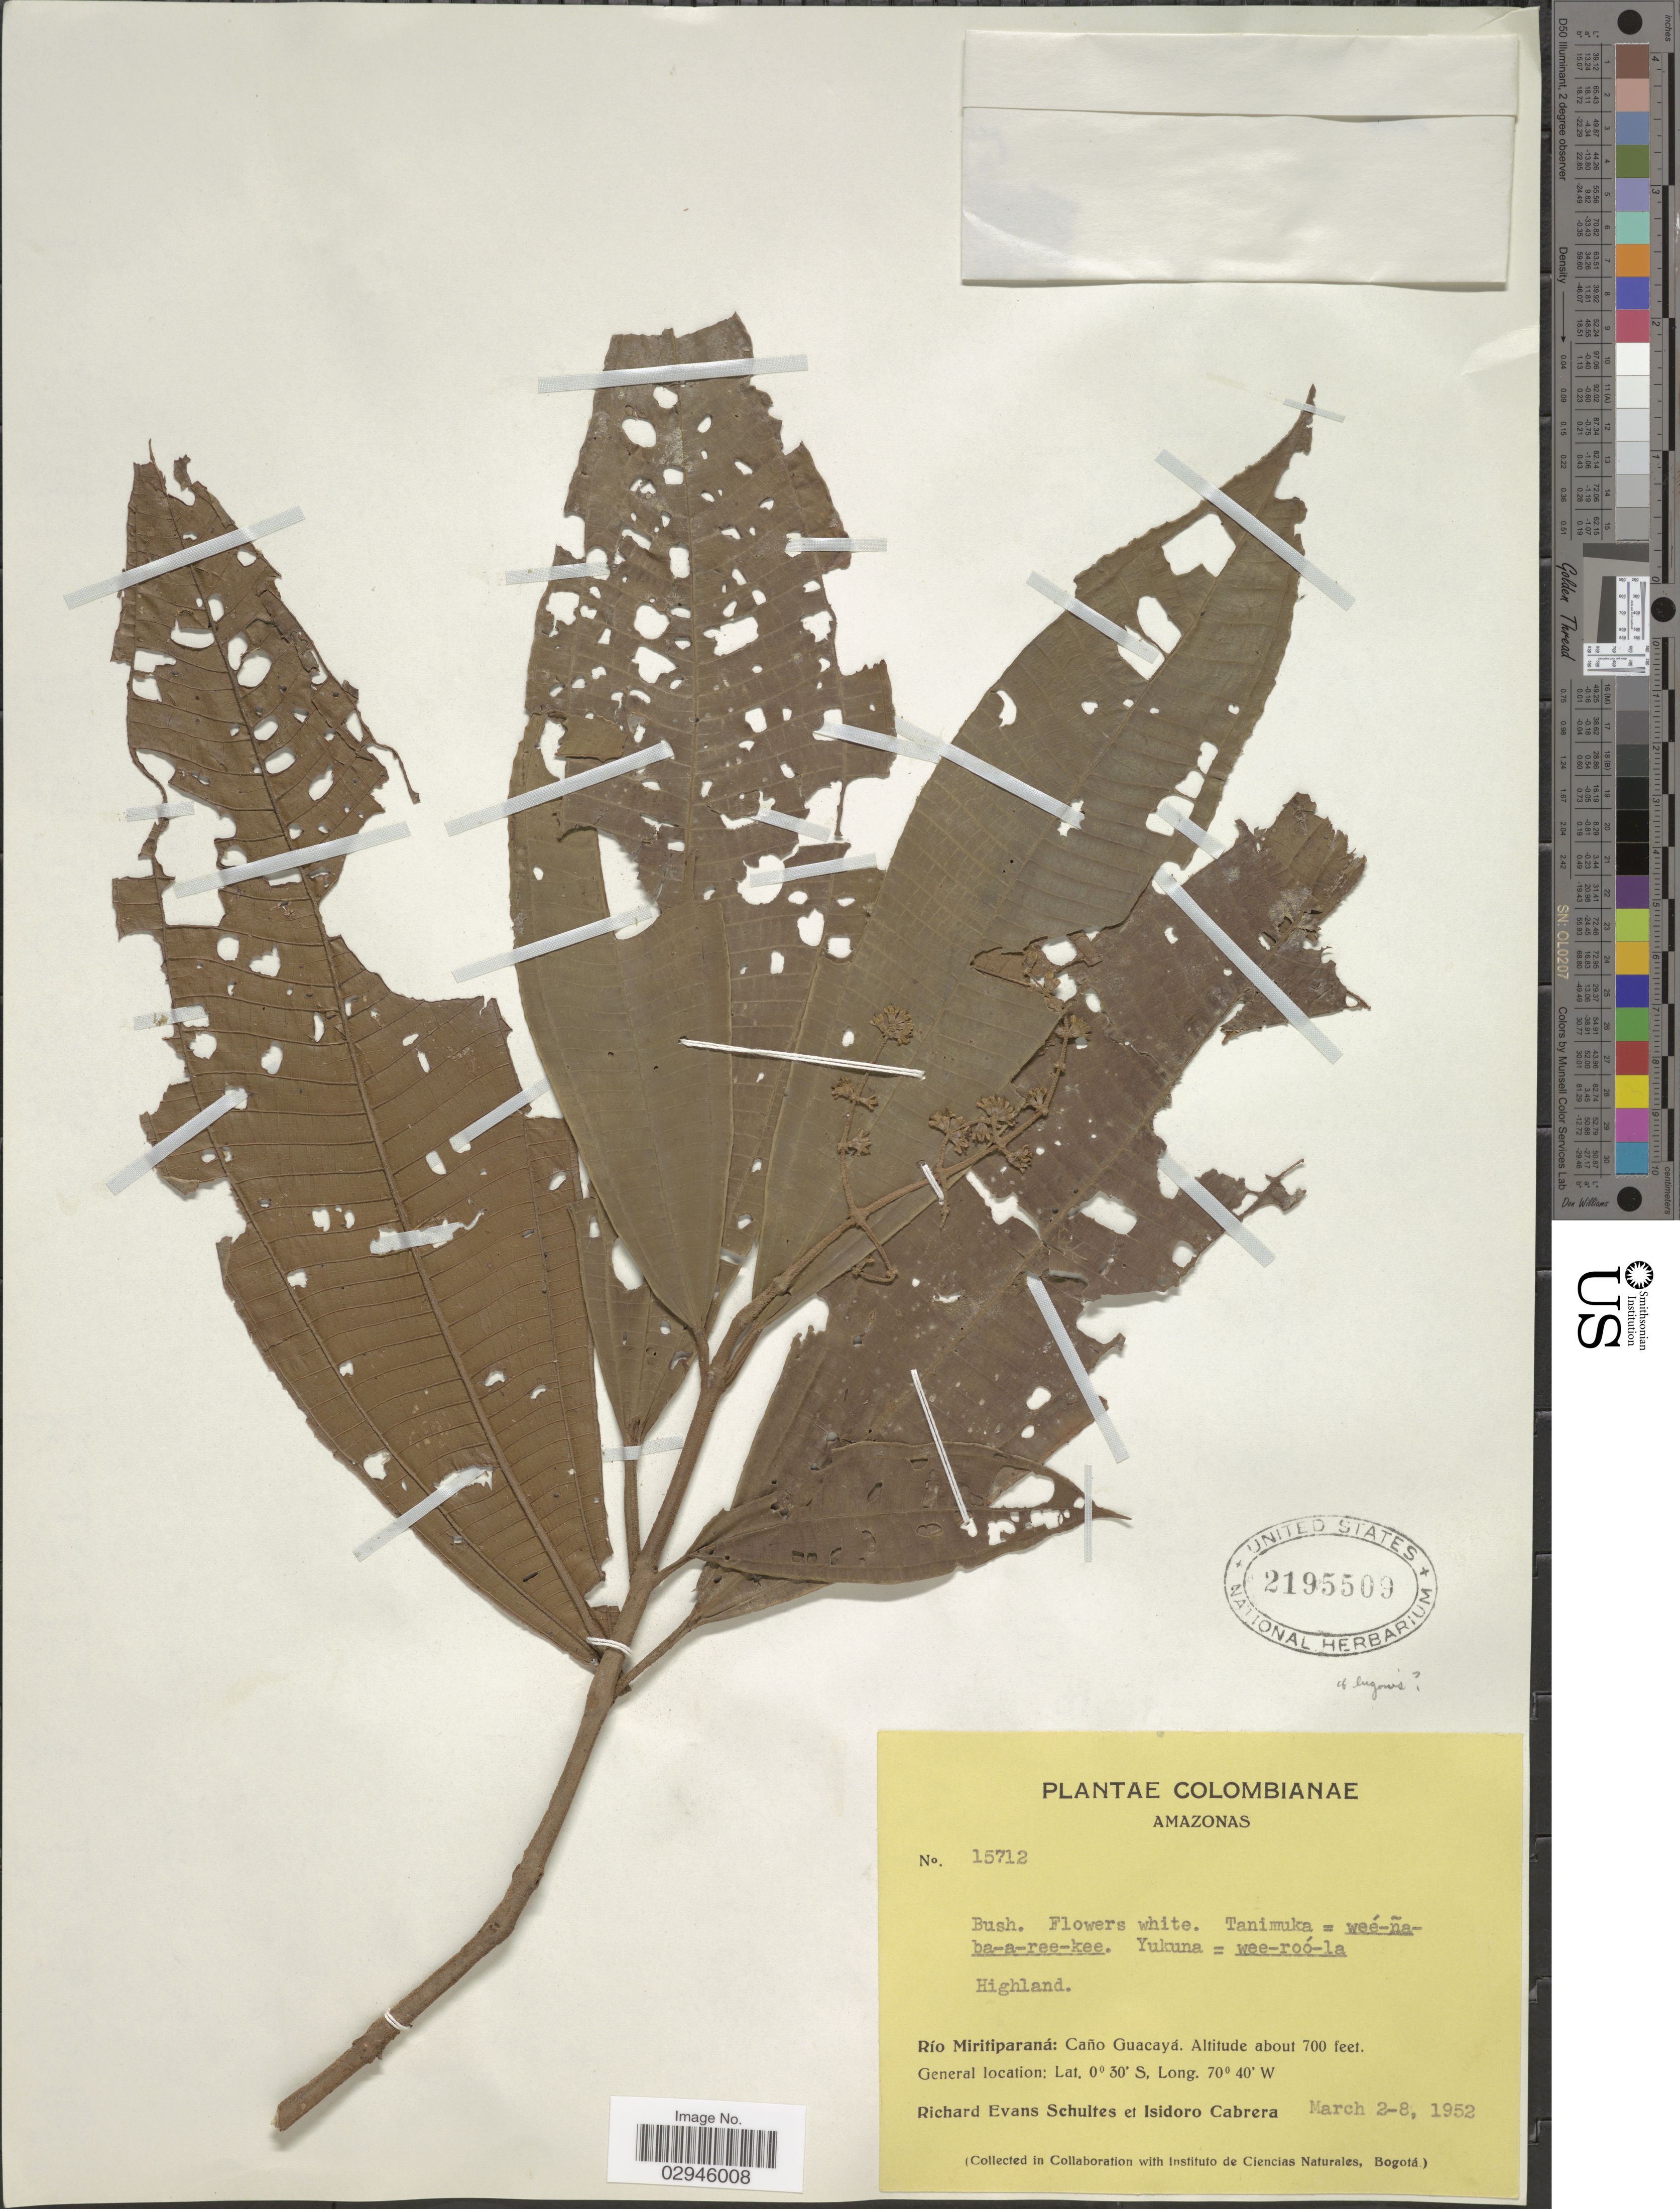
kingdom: Plantae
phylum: Tracheophyta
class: Magnoliopsida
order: Myrtales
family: Melastomataceae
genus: Miconia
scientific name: Miconia sp.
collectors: R. E. Schultes & I. Cabrera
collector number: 15712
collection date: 1952-03-02/1952-03-08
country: Colombia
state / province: Amazônas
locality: Río Miritiparaná: Caño Guacayá.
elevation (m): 213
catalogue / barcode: US 2195509